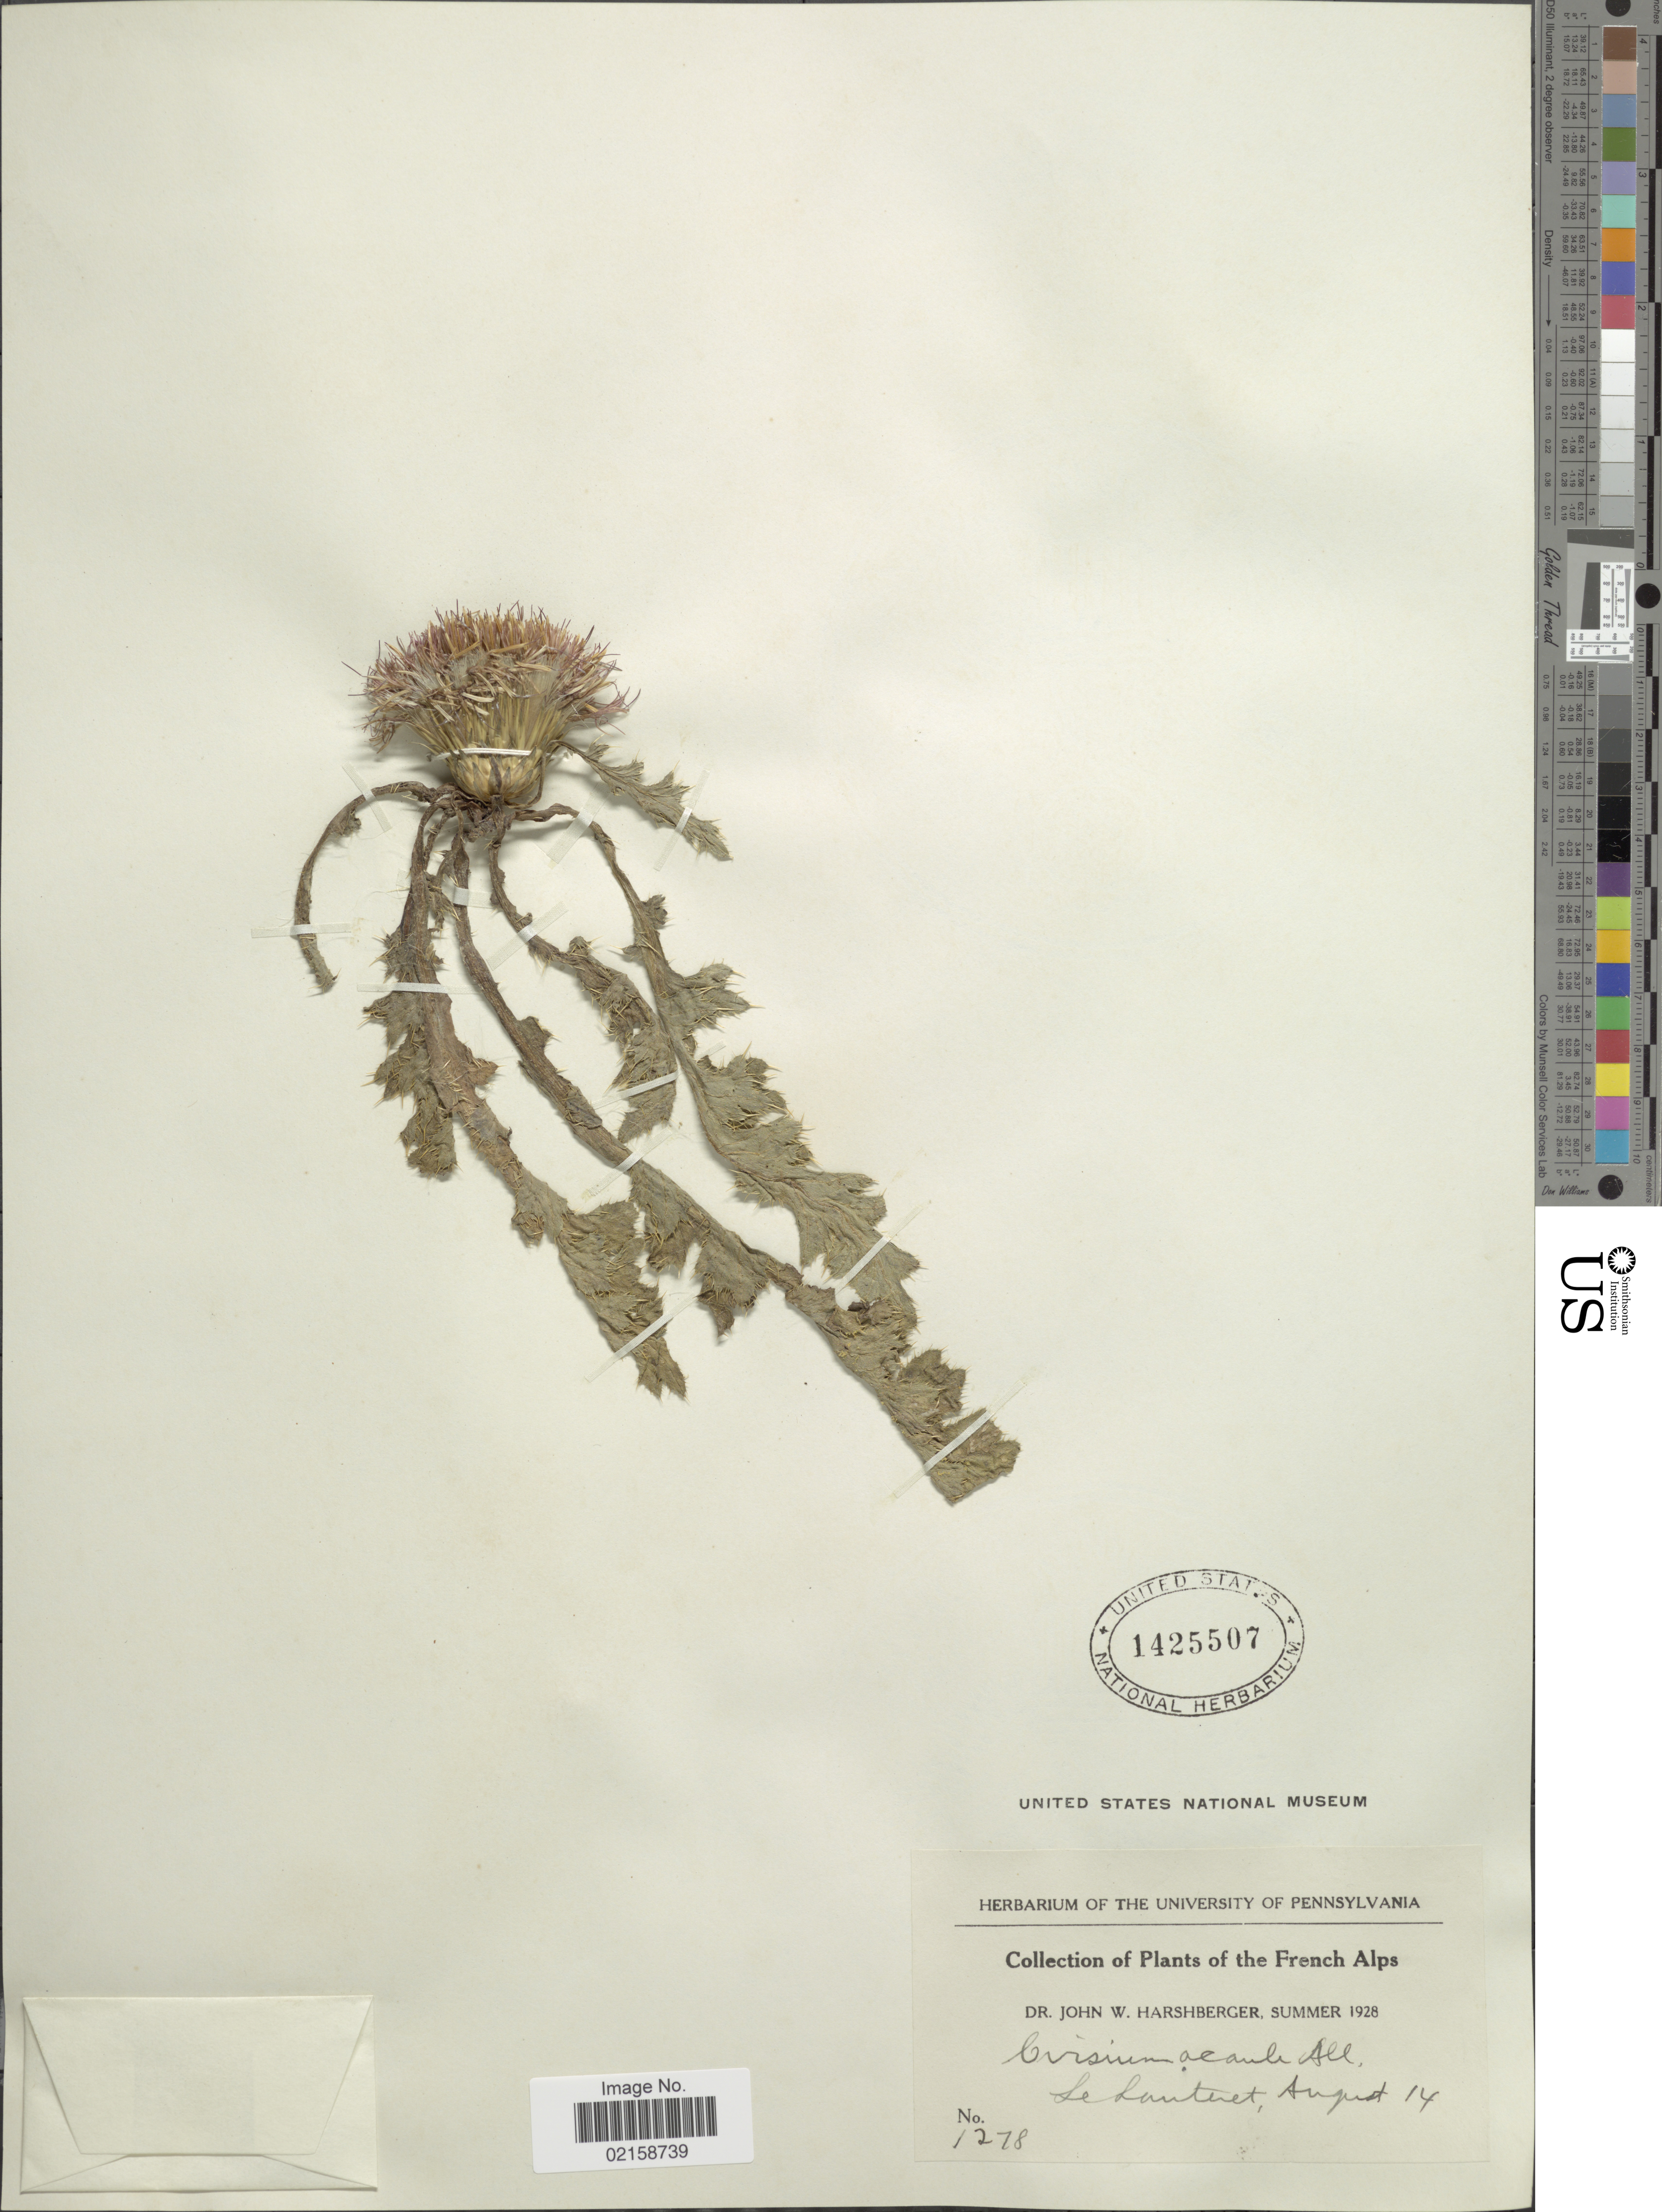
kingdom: Plantae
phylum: Tracheophyta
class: Magnoliopsida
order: Asterales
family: Asteraceae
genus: Cirsium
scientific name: Cirsium acaule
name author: (L.) Scop.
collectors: J. W. Harshberger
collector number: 1278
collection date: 1928-08-14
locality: French Alps, Le Hauteret [interpreted].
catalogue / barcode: US 1425507